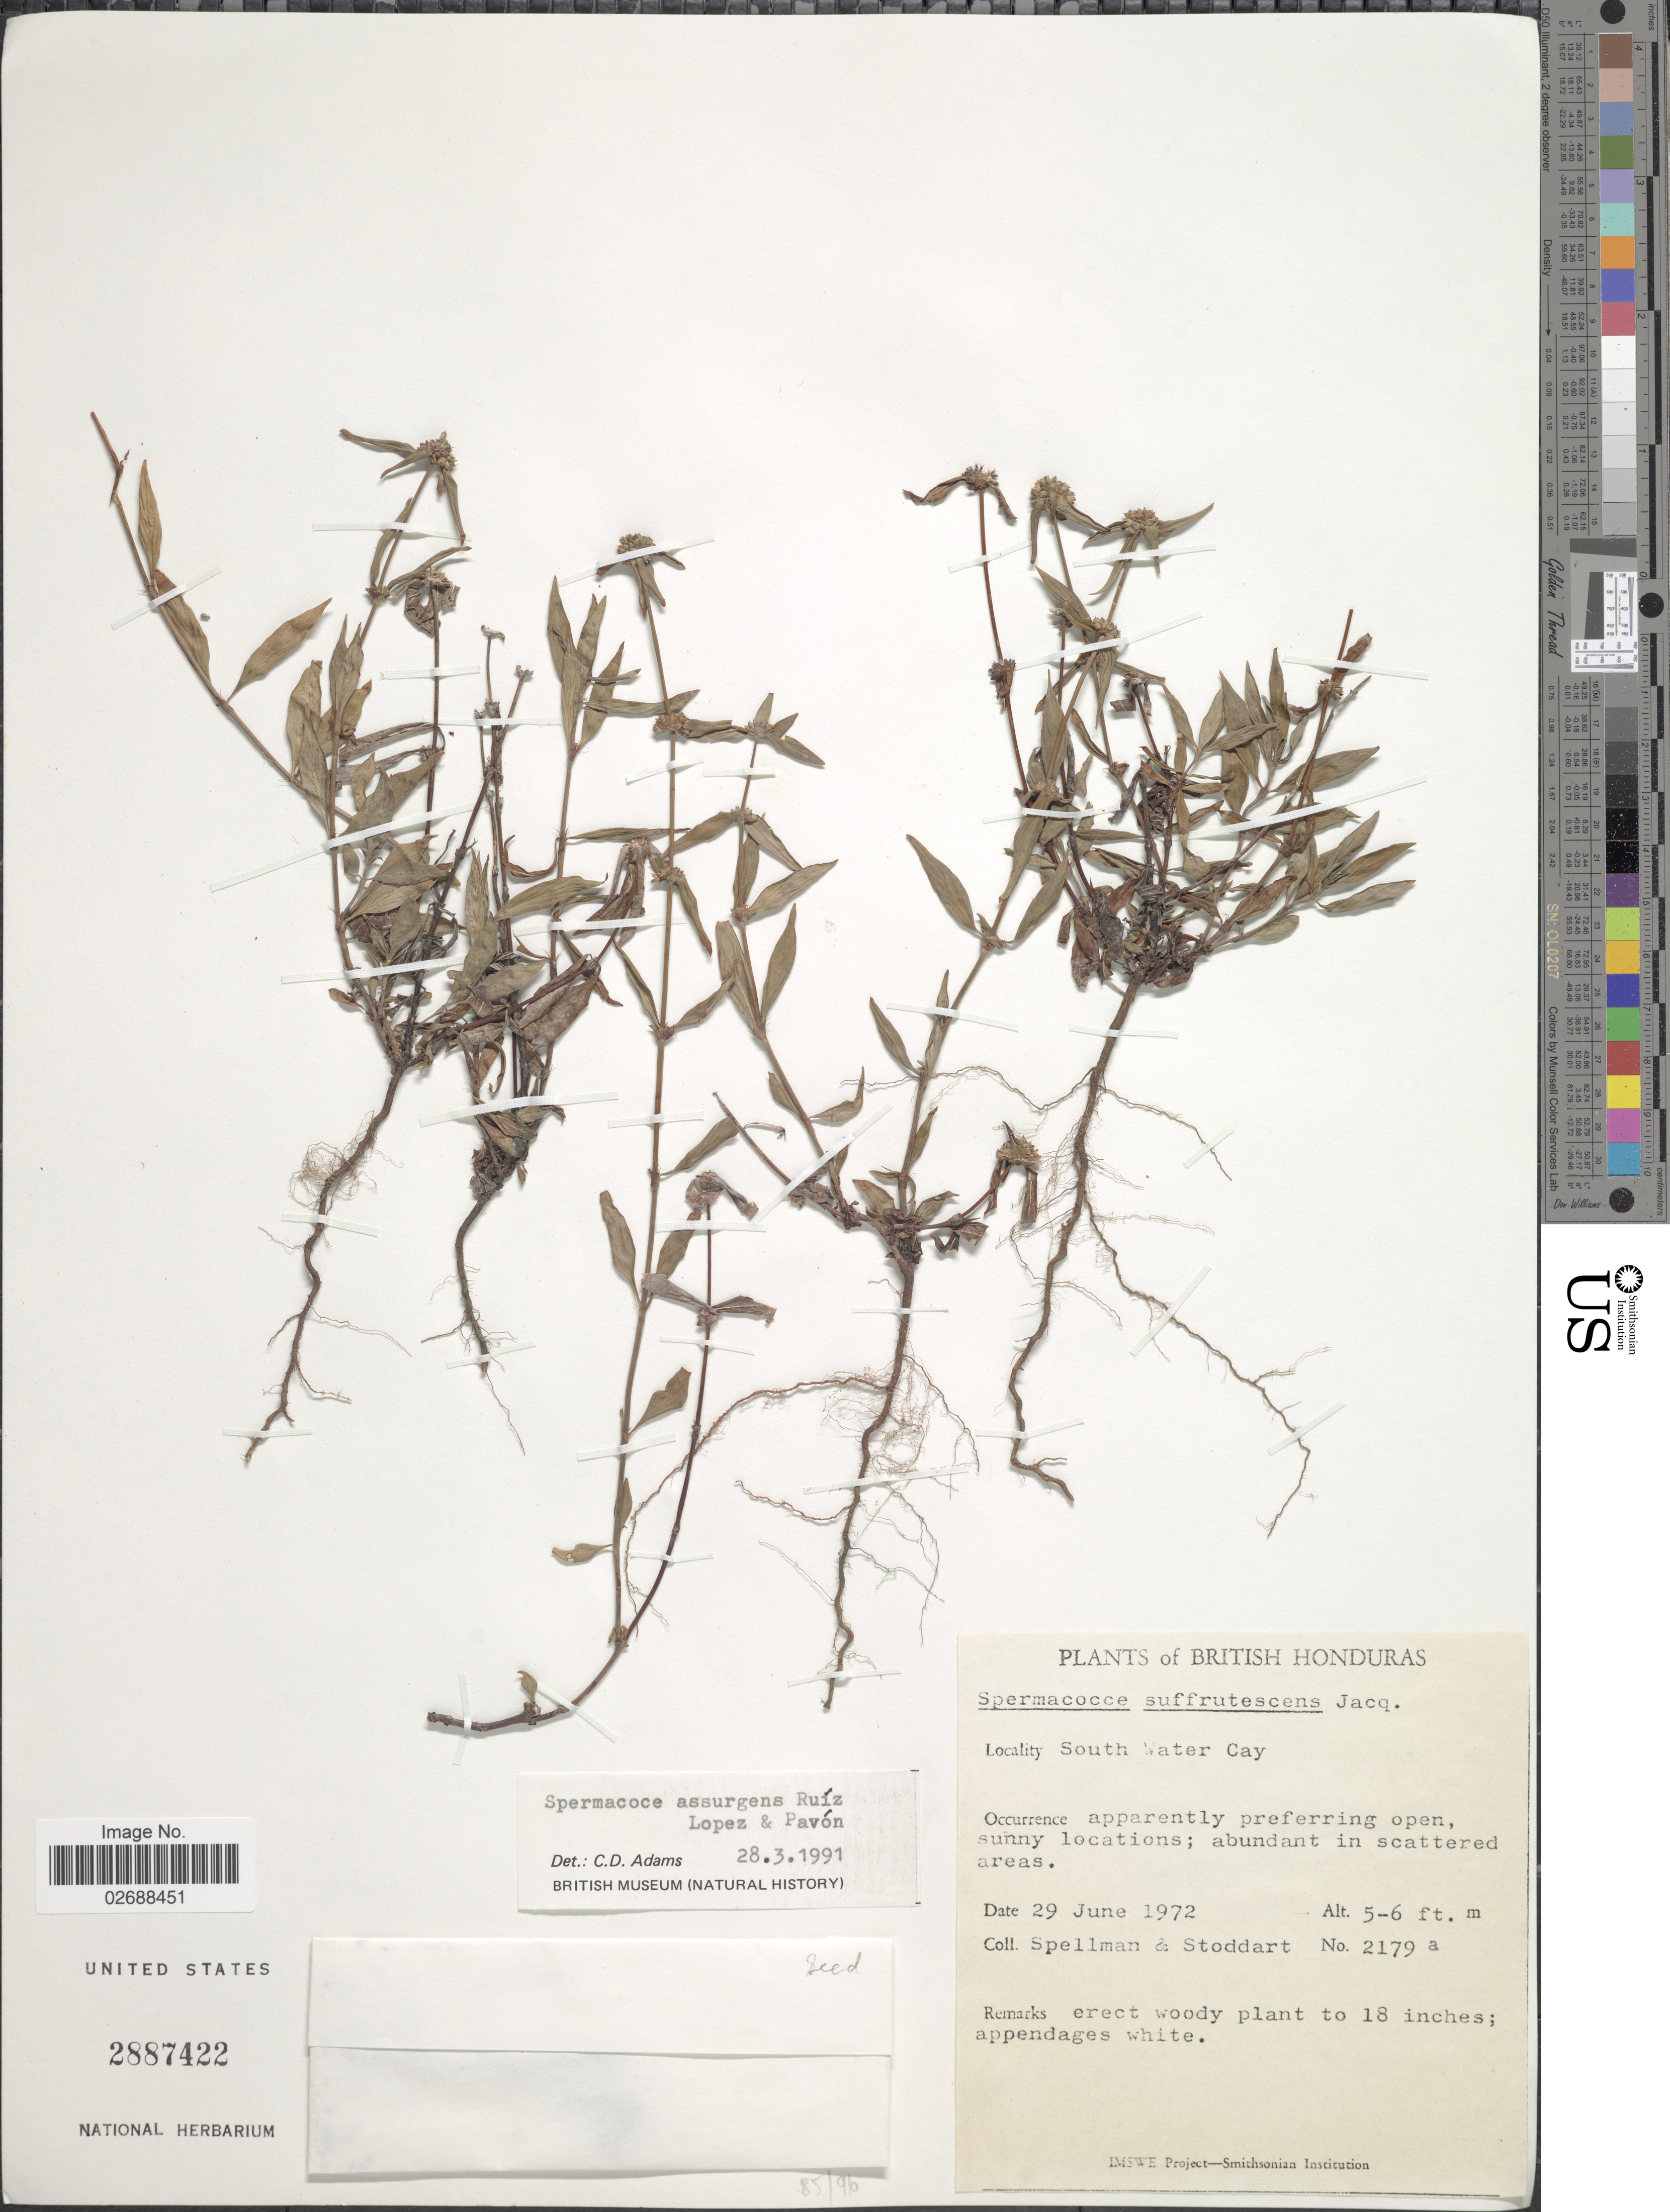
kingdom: Plantae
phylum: Tracheophyta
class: Magnoliopsida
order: Gentianales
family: Rubiaceae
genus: Spermacoce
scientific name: Spermacoce assurgens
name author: Ruiz & Pav.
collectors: Spellman, -- & -. Stoddart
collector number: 2179a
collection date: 1972-06-29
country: Belize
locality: British Honduras. South Water Cay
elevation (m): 2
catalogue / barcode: US 2887422